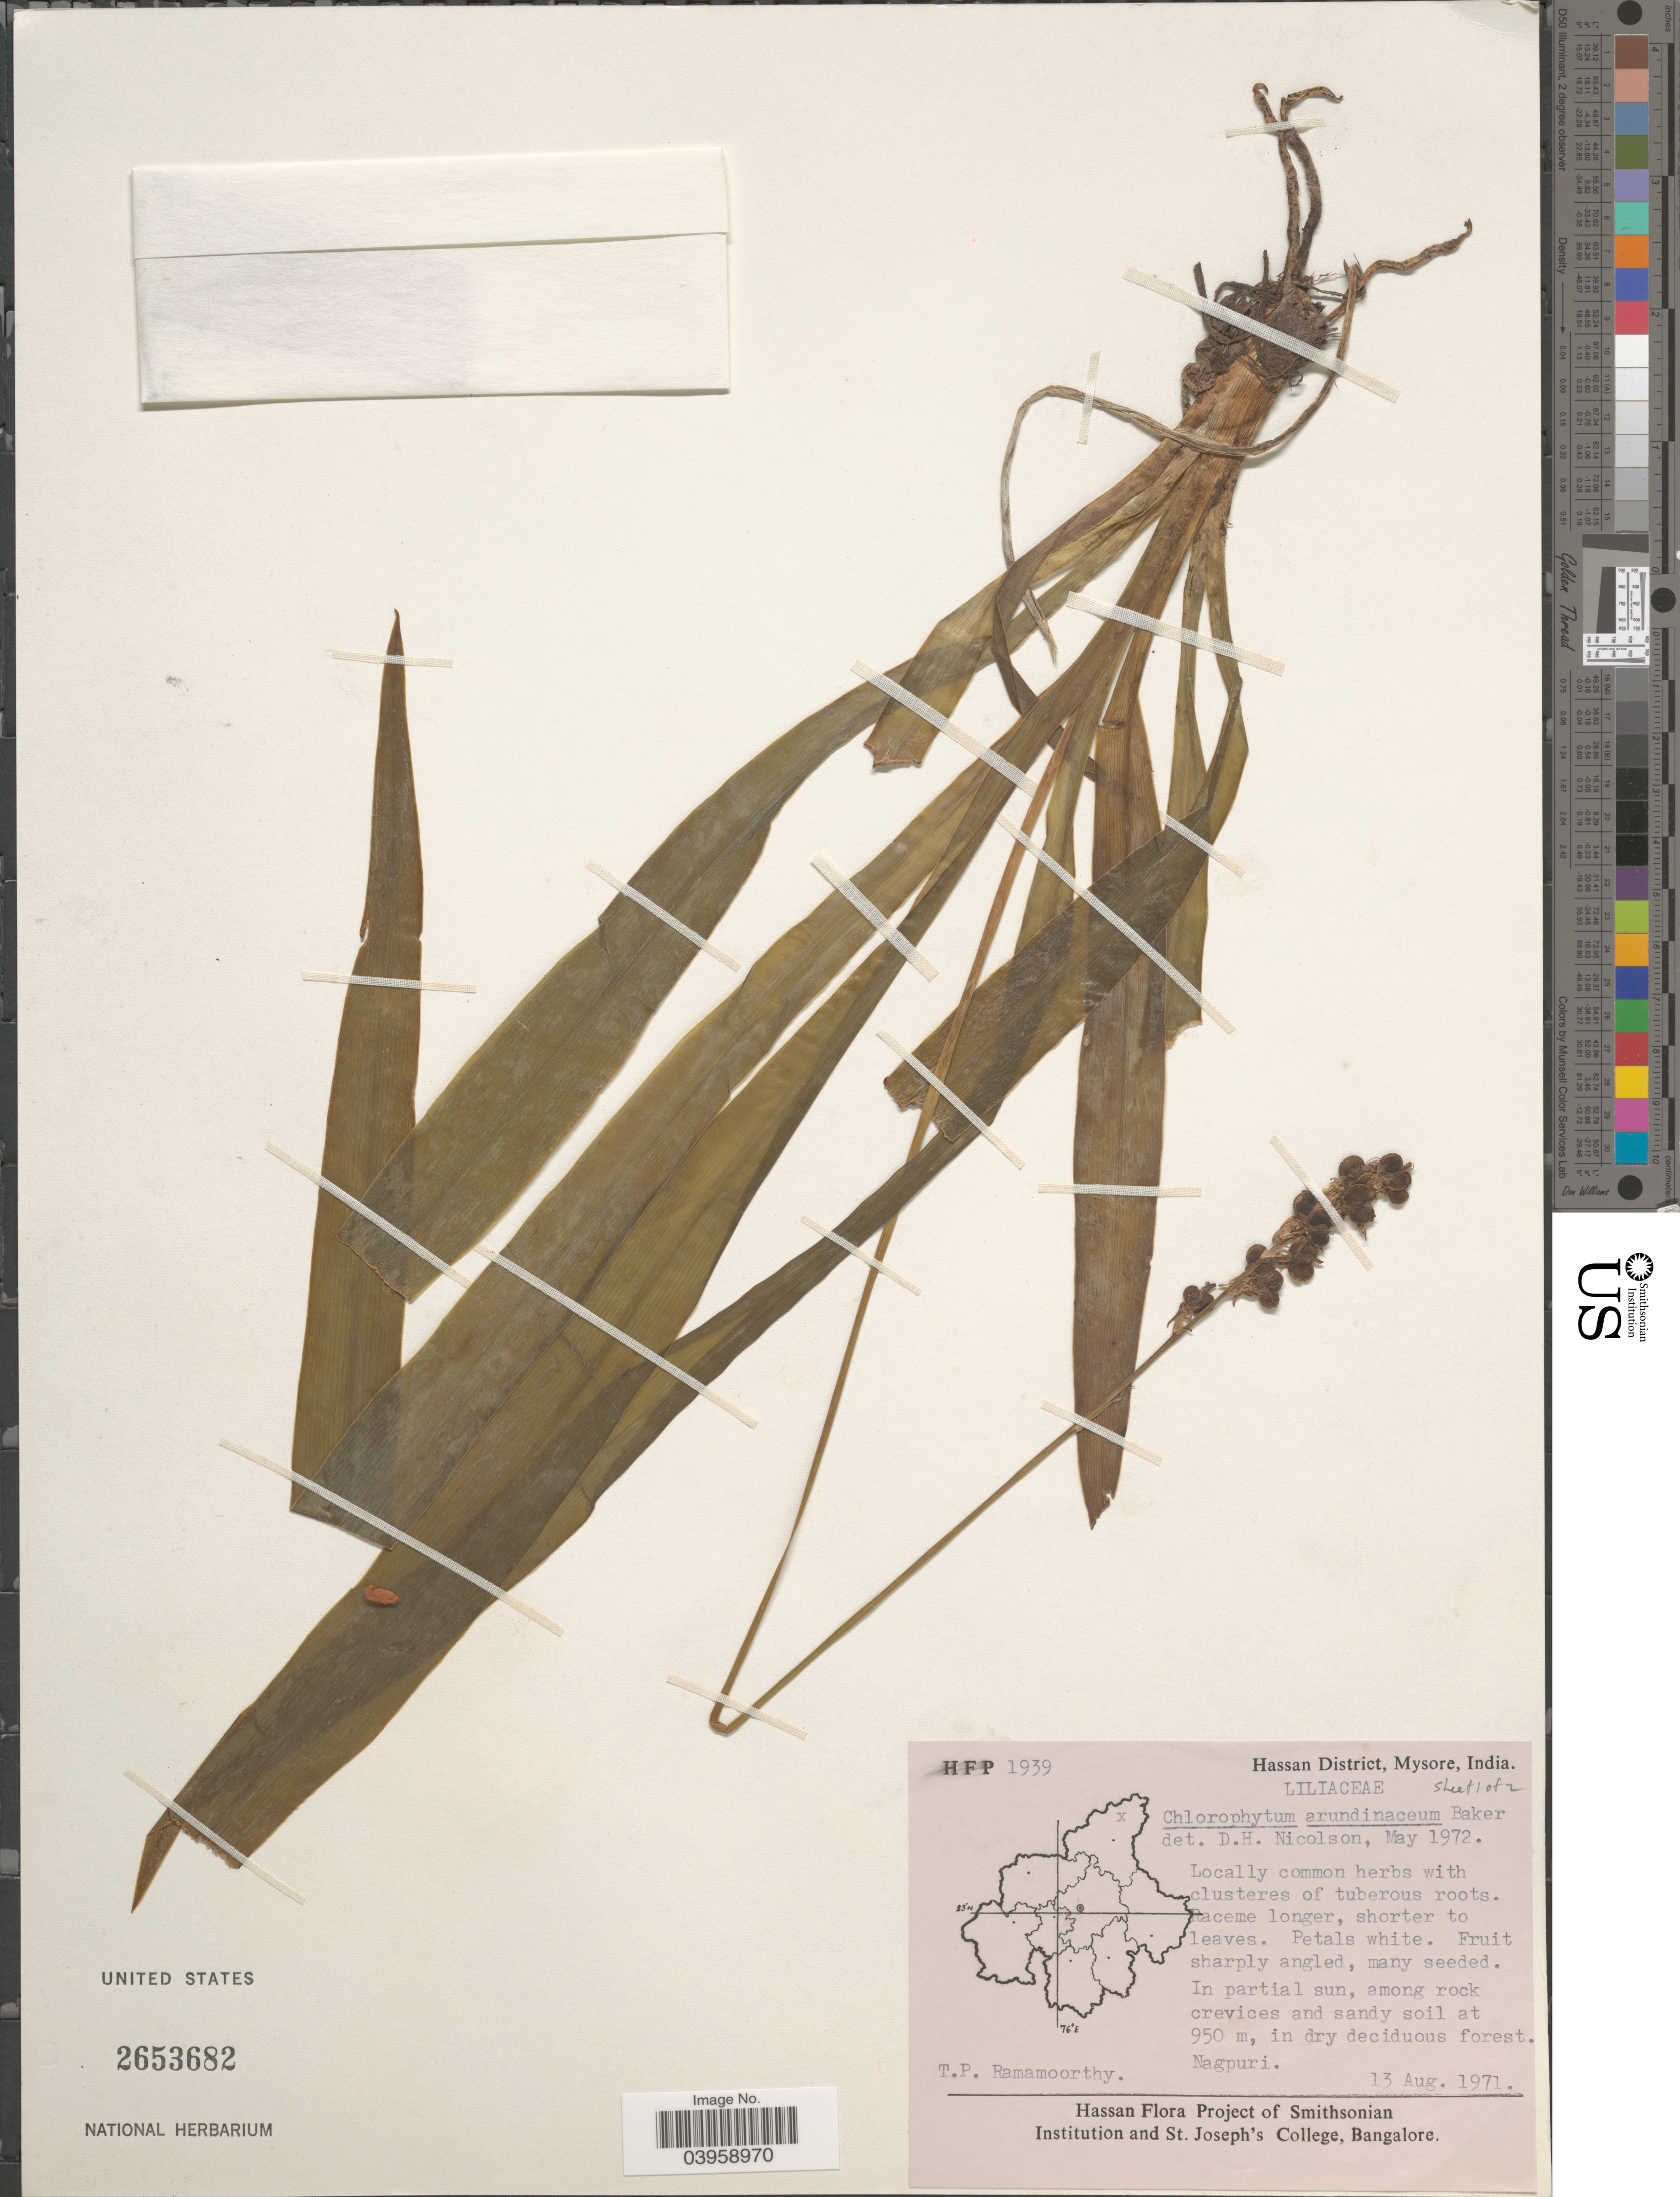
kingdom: Plantae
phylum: Tracheophyta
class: Liliopsida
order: Asparagales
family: Asparagaceae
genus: Chlorophytum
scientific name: Chlorophytum arundinaceum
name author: Baker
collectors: T. P. Ramamoorthy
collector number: H F P 1939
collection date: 1971-08-13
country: India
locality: Hassan District, Mysore. Nagpuri.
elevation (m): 950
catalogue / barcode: US 2653682